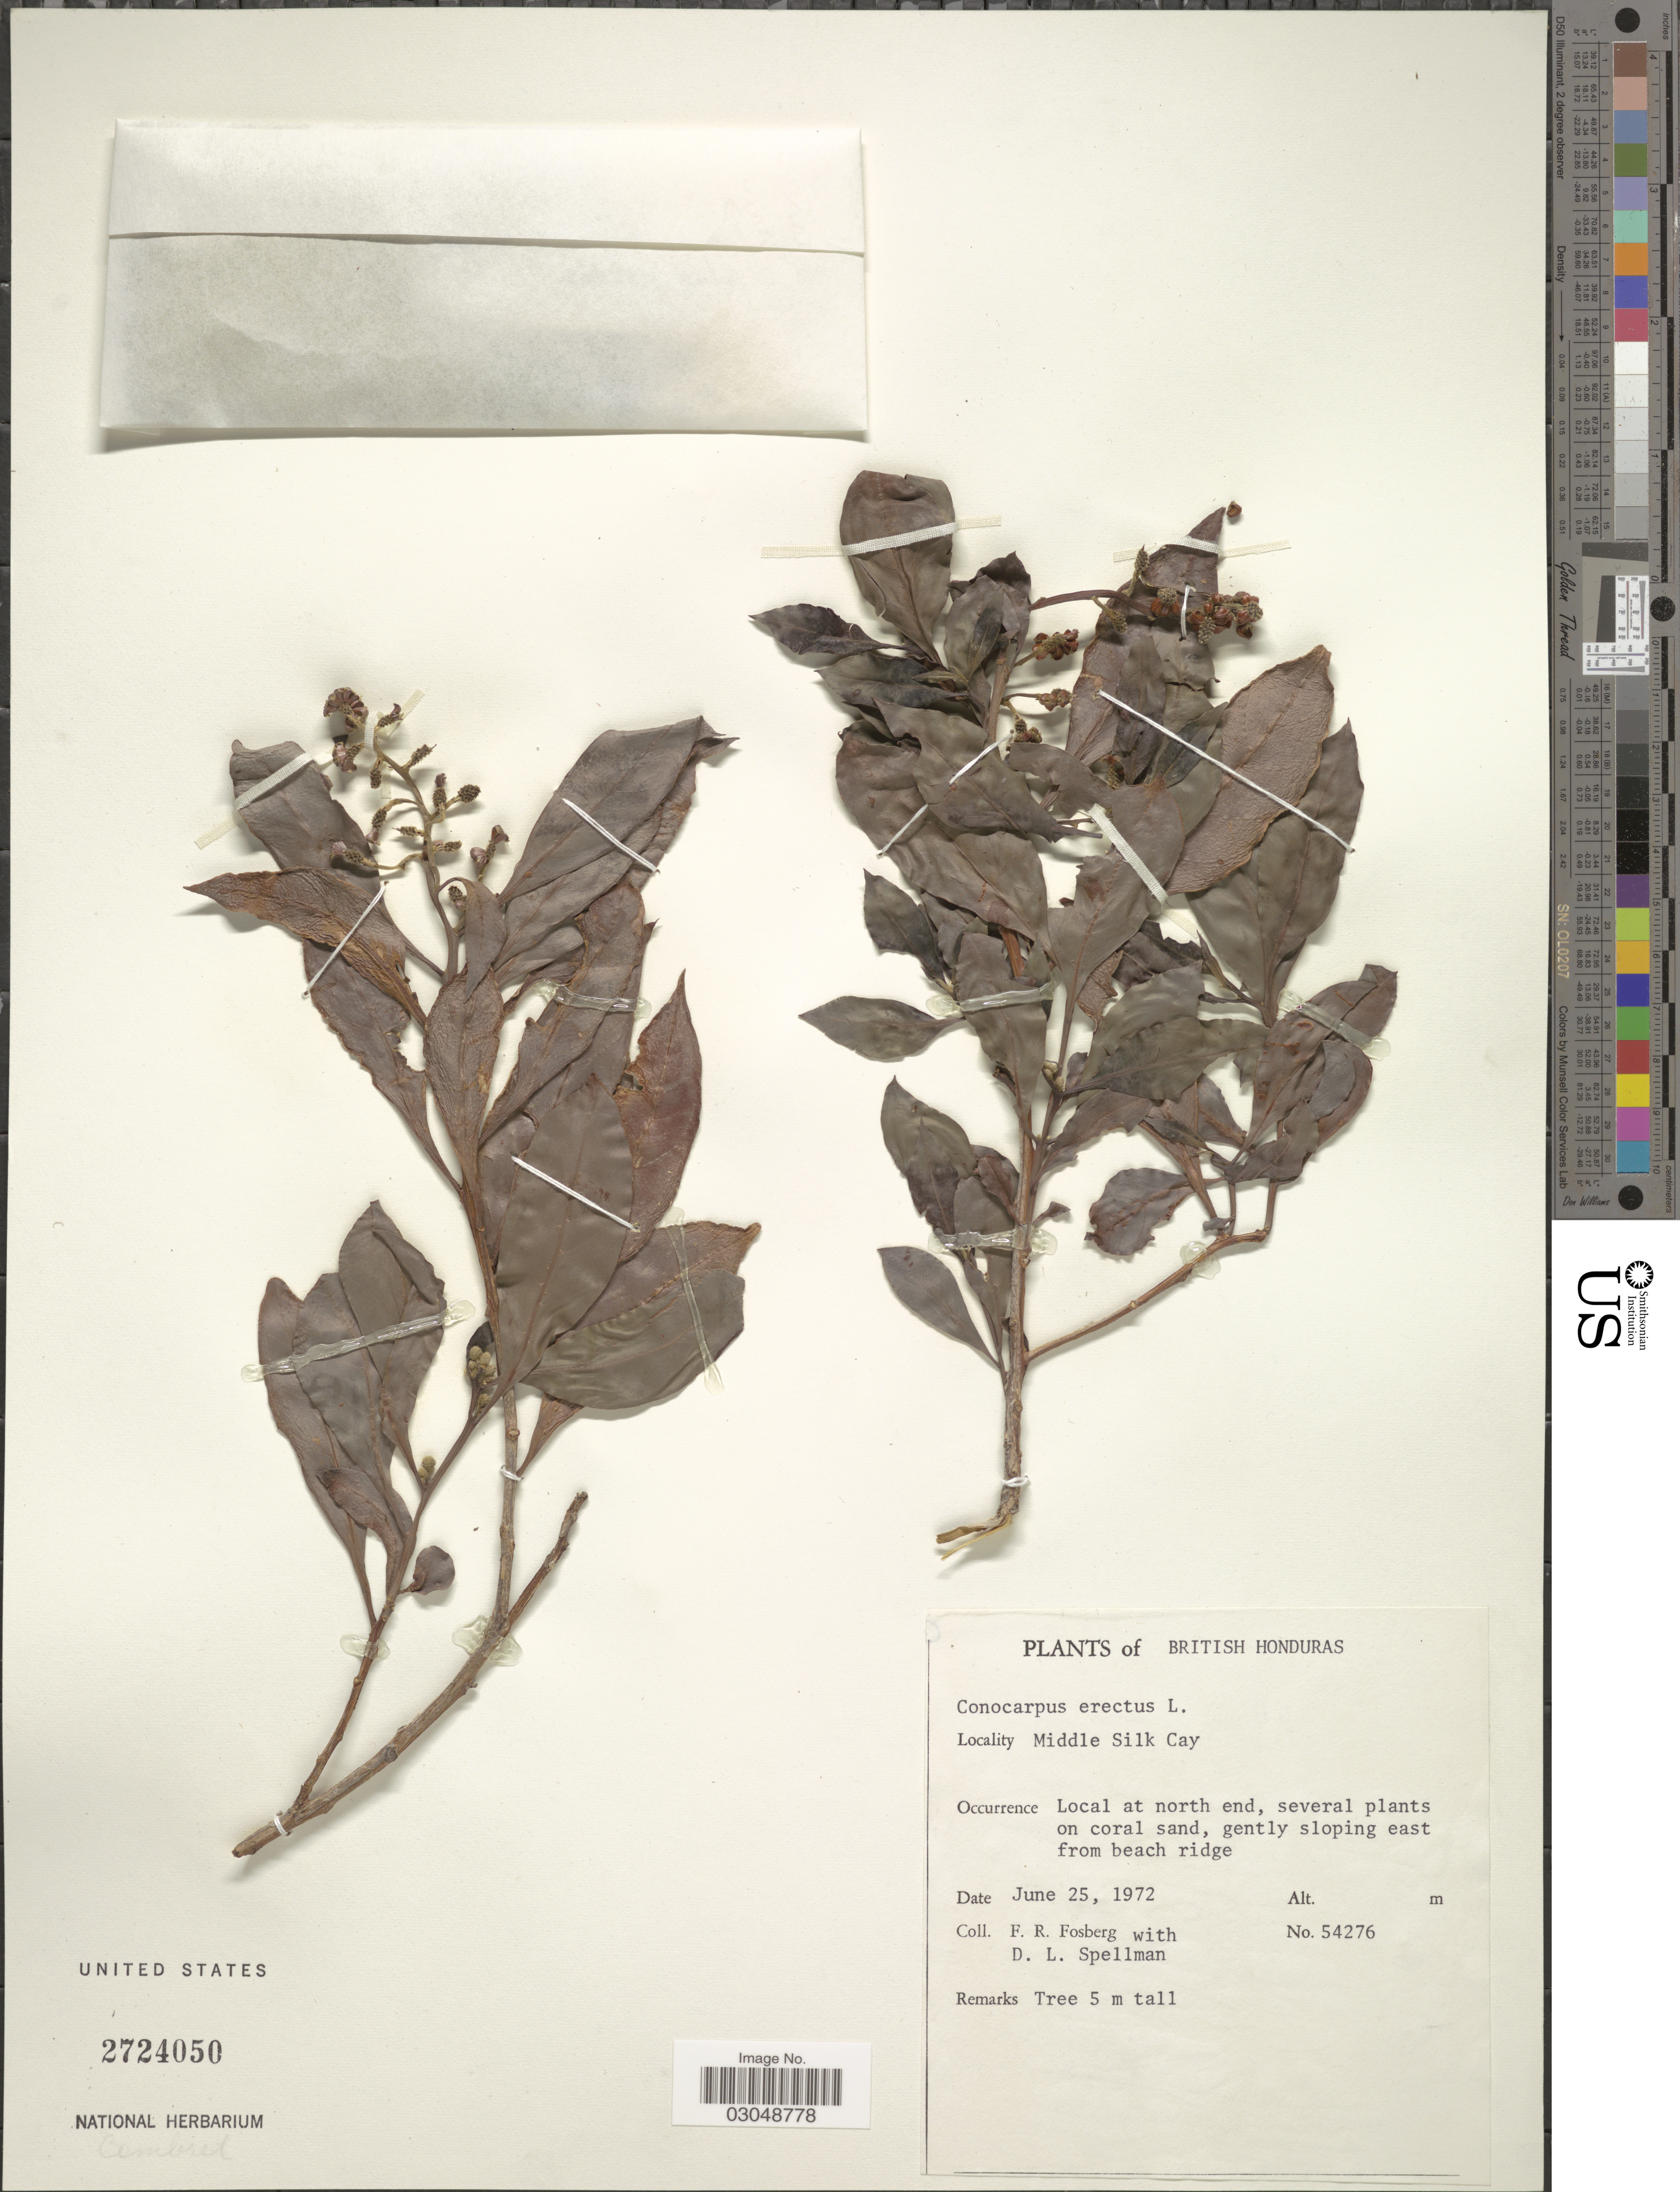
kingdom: Plantae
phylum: Tracheophyta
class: Magnoliopsida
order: Myrtales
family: Combretaceae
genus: Conocarpus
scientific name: Conocarpus erectus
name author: L.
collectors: F. R. Fosberg & D. L. Spellman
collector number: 54276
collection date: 1972-06-25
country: Belize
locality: British Honduras. Middle Silk Clay. Local at north end, several plants on coral sand, gently sloping east from beach ridge.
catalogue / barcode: US 2724050